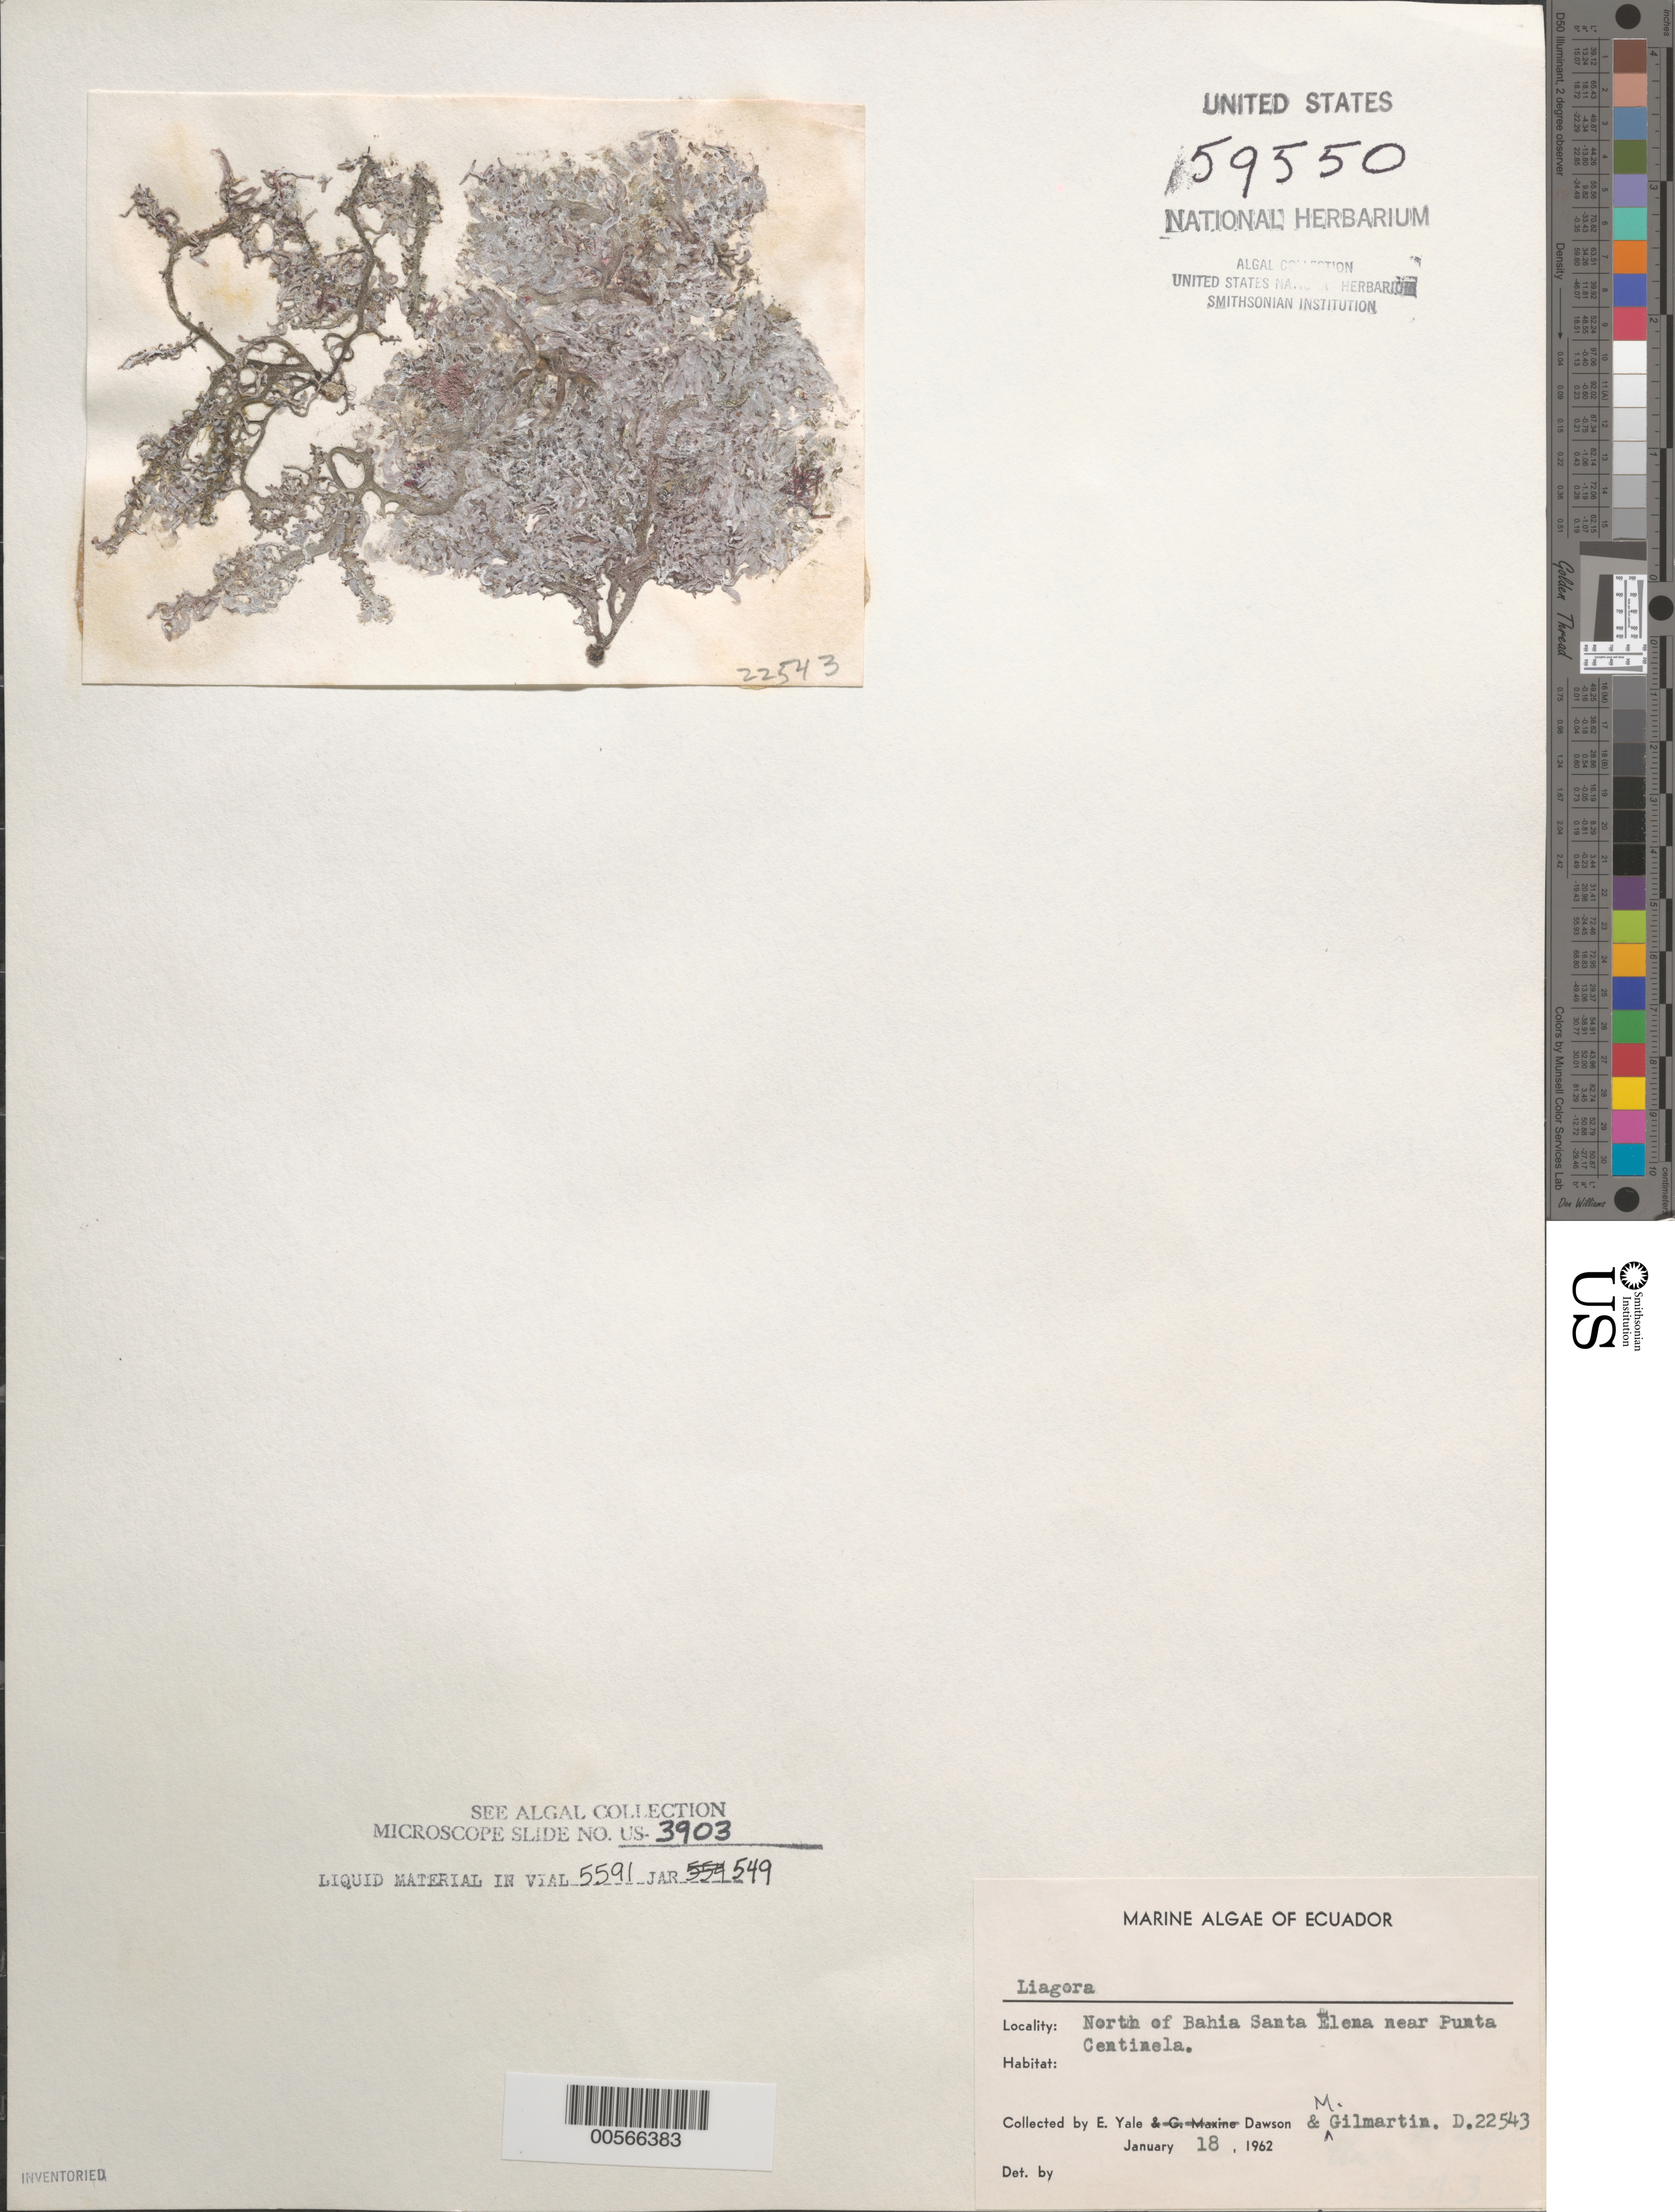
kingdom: Plantae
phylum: Rhodophyta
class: Florideophyceae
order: Nemaliales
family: Liagoraceae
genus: Liagora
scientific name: Liagora sp.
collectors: E. Y. Dawson & M. Gilmartin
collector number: EYD 22543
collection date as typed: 18 Jan 1962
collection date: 1962-01-18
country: Ecuador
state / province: Guayas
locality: North of Bahia Santa Elena near Punta Centinela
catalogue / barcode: US 59550